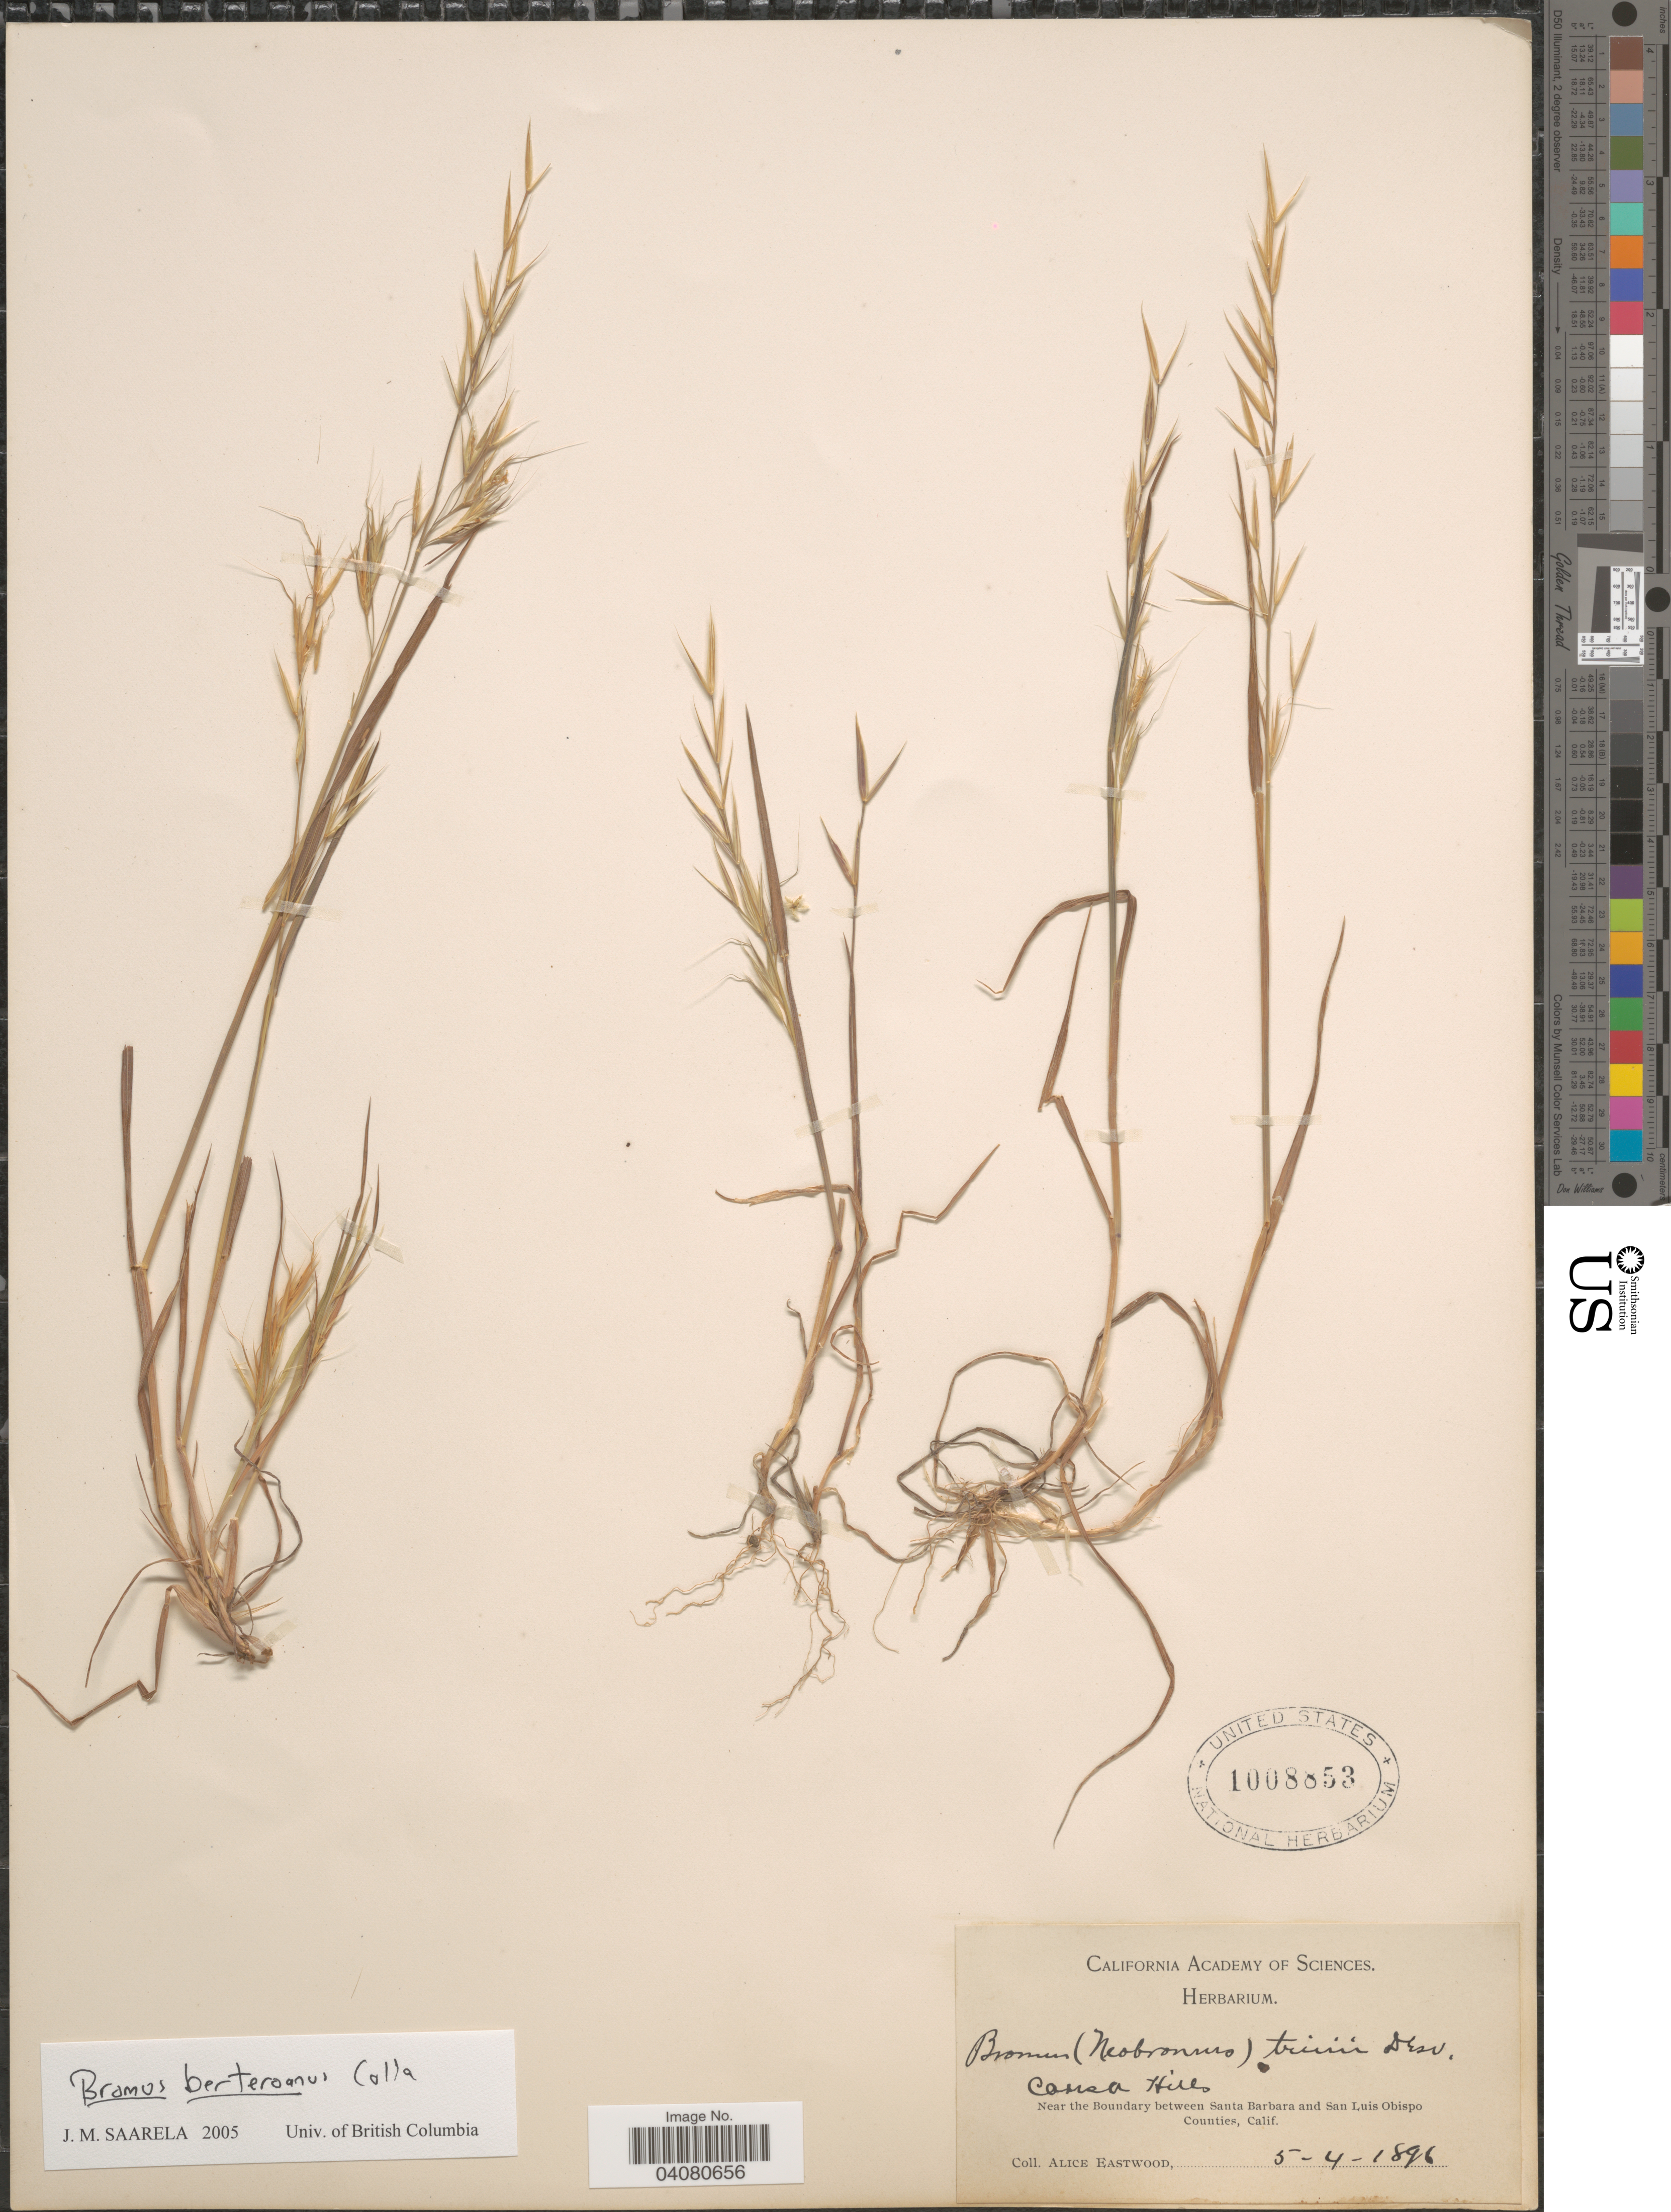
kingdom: Plantae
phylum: Tracheophyta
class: Liliopsida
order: Poales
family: Poaceae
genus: Bromus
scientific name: Bromus berteroanus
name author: Colla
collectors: A. Eastwood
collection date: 1896-05-04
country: United States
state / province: California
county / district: Santa Barbara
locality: Carisa Hills. Near the Boundary between Santa Barbara and San Luis Obispo Counties.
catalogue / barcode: US 1008853